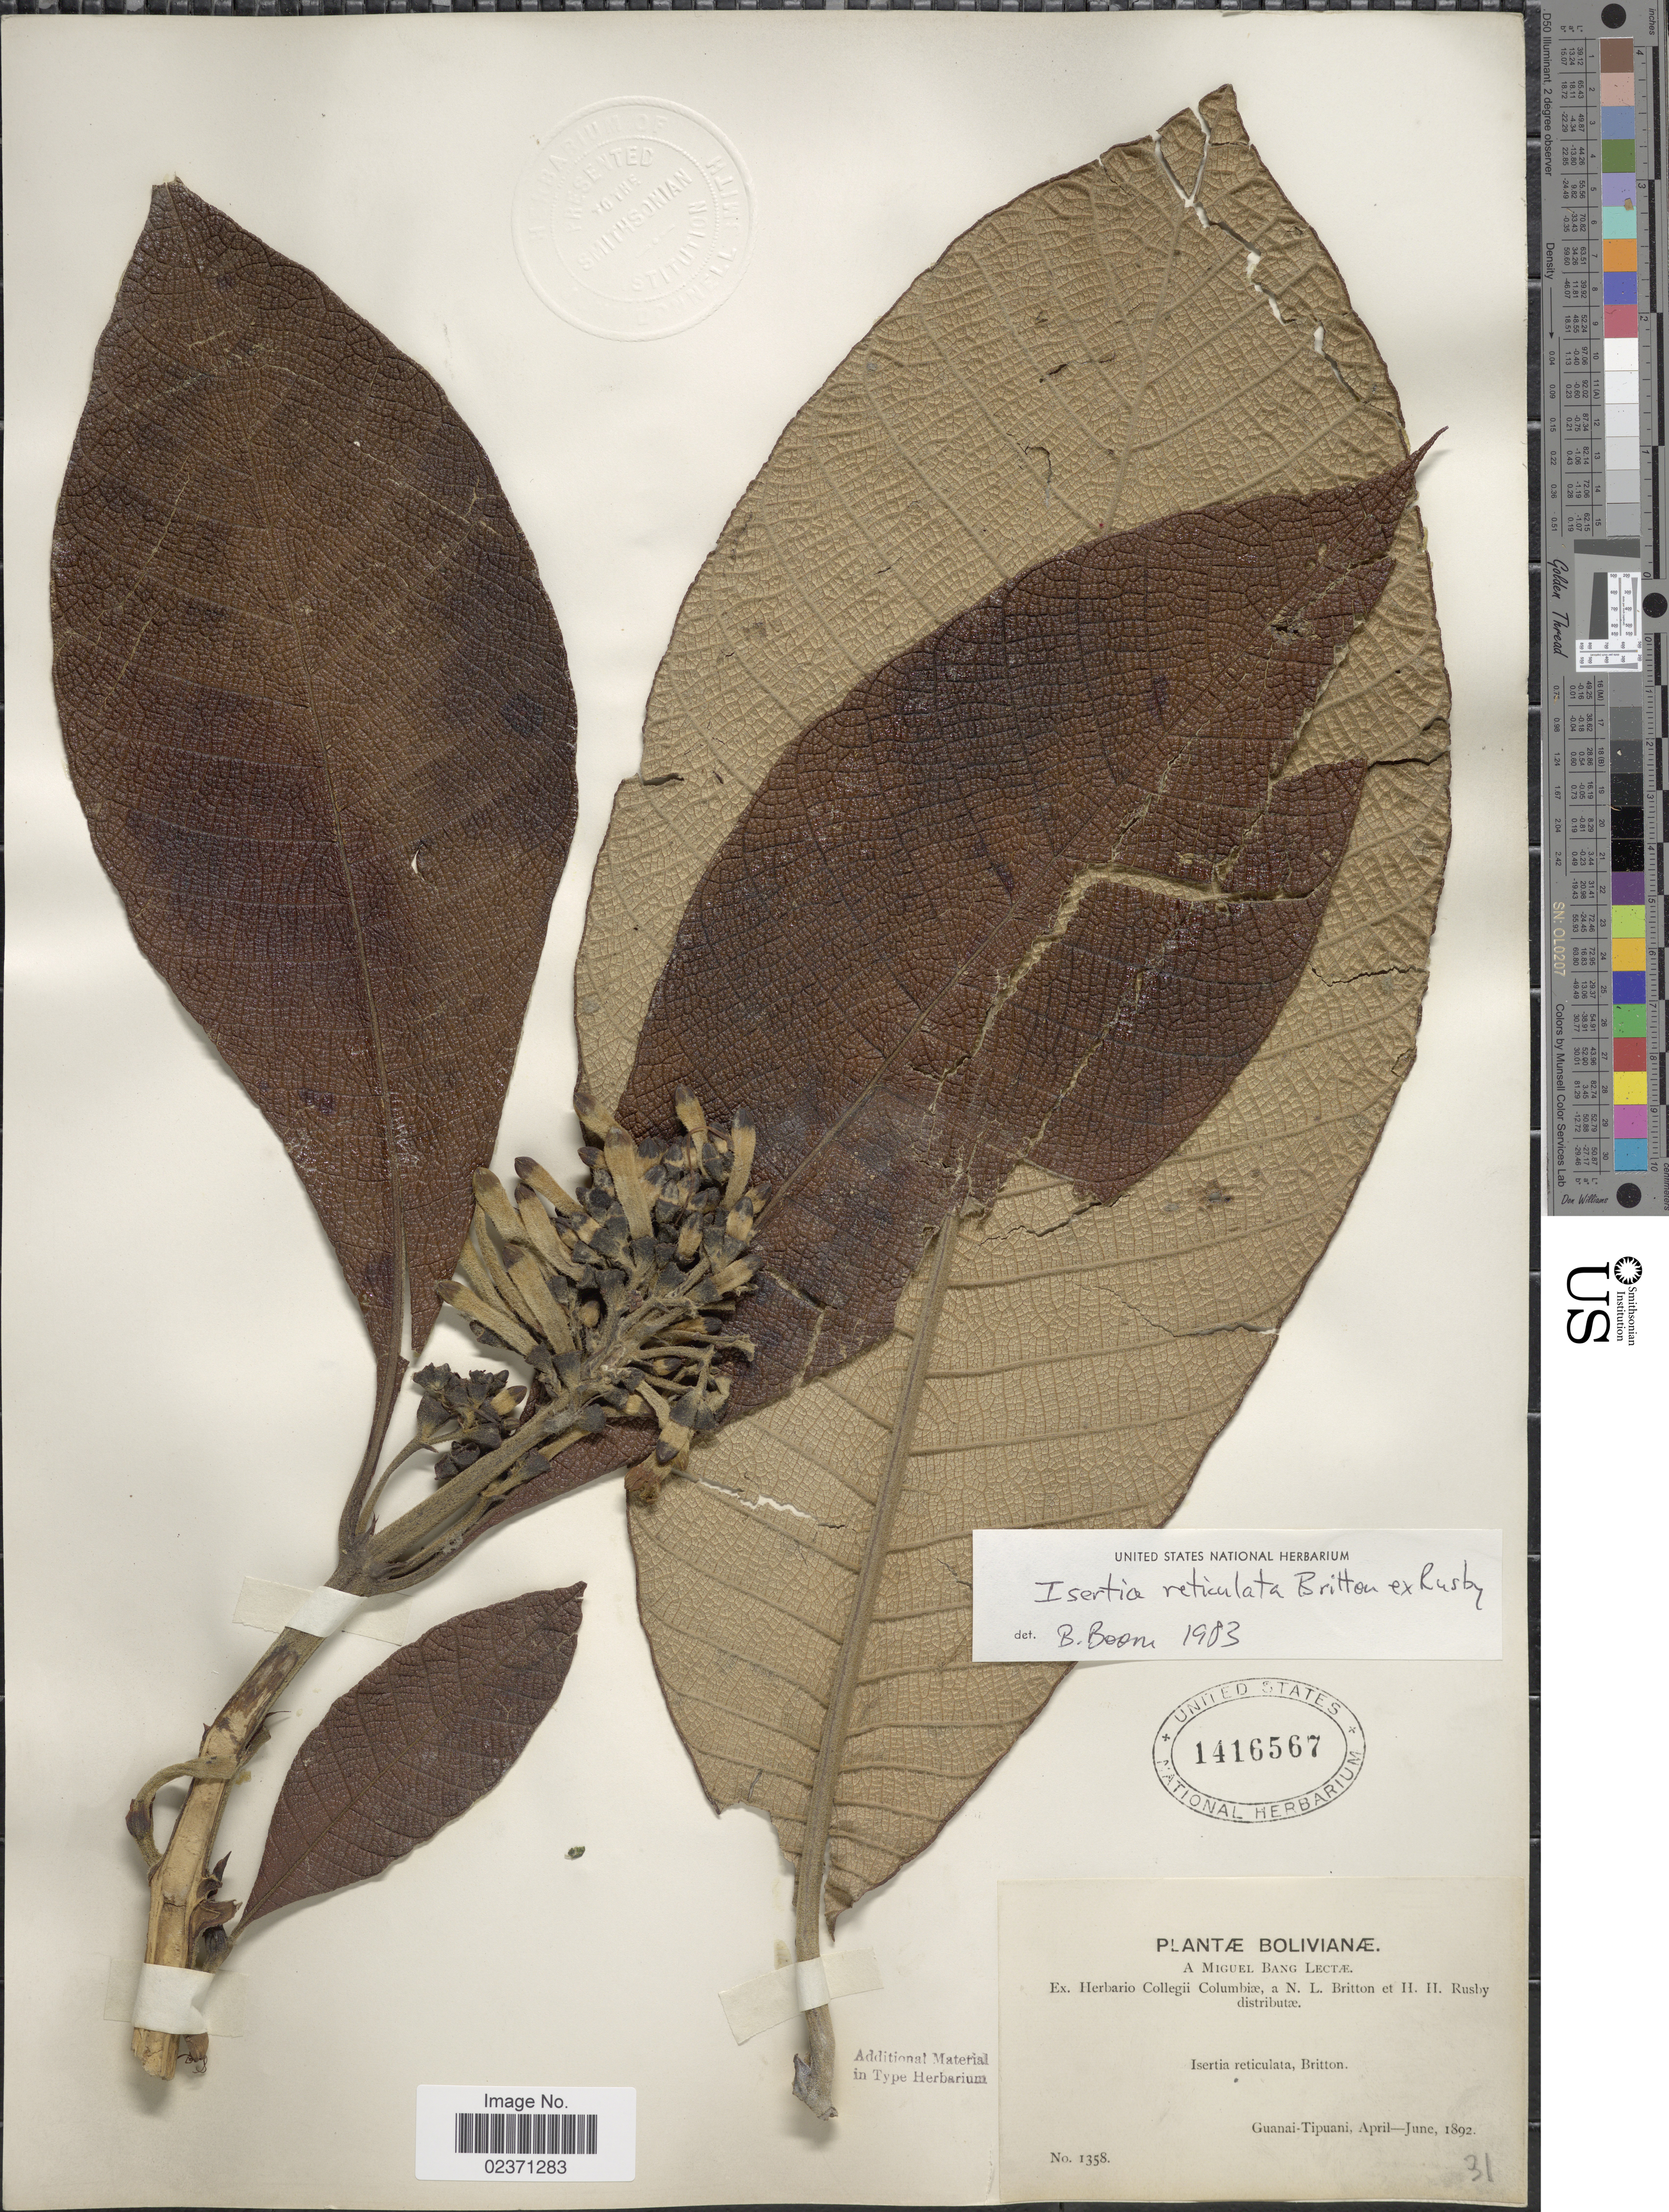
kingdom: Plantae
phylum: Tracheophyta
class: Magnoliopsida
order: Gentianales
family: Rubiaceae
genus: Isertia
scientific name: Isertia reticulata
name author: Britton ex Rusby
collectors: M. Bang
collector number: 1358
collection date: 1892-04/1982-06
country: Bolivia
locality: Guanai- Tipuani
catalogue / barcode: US 1416567